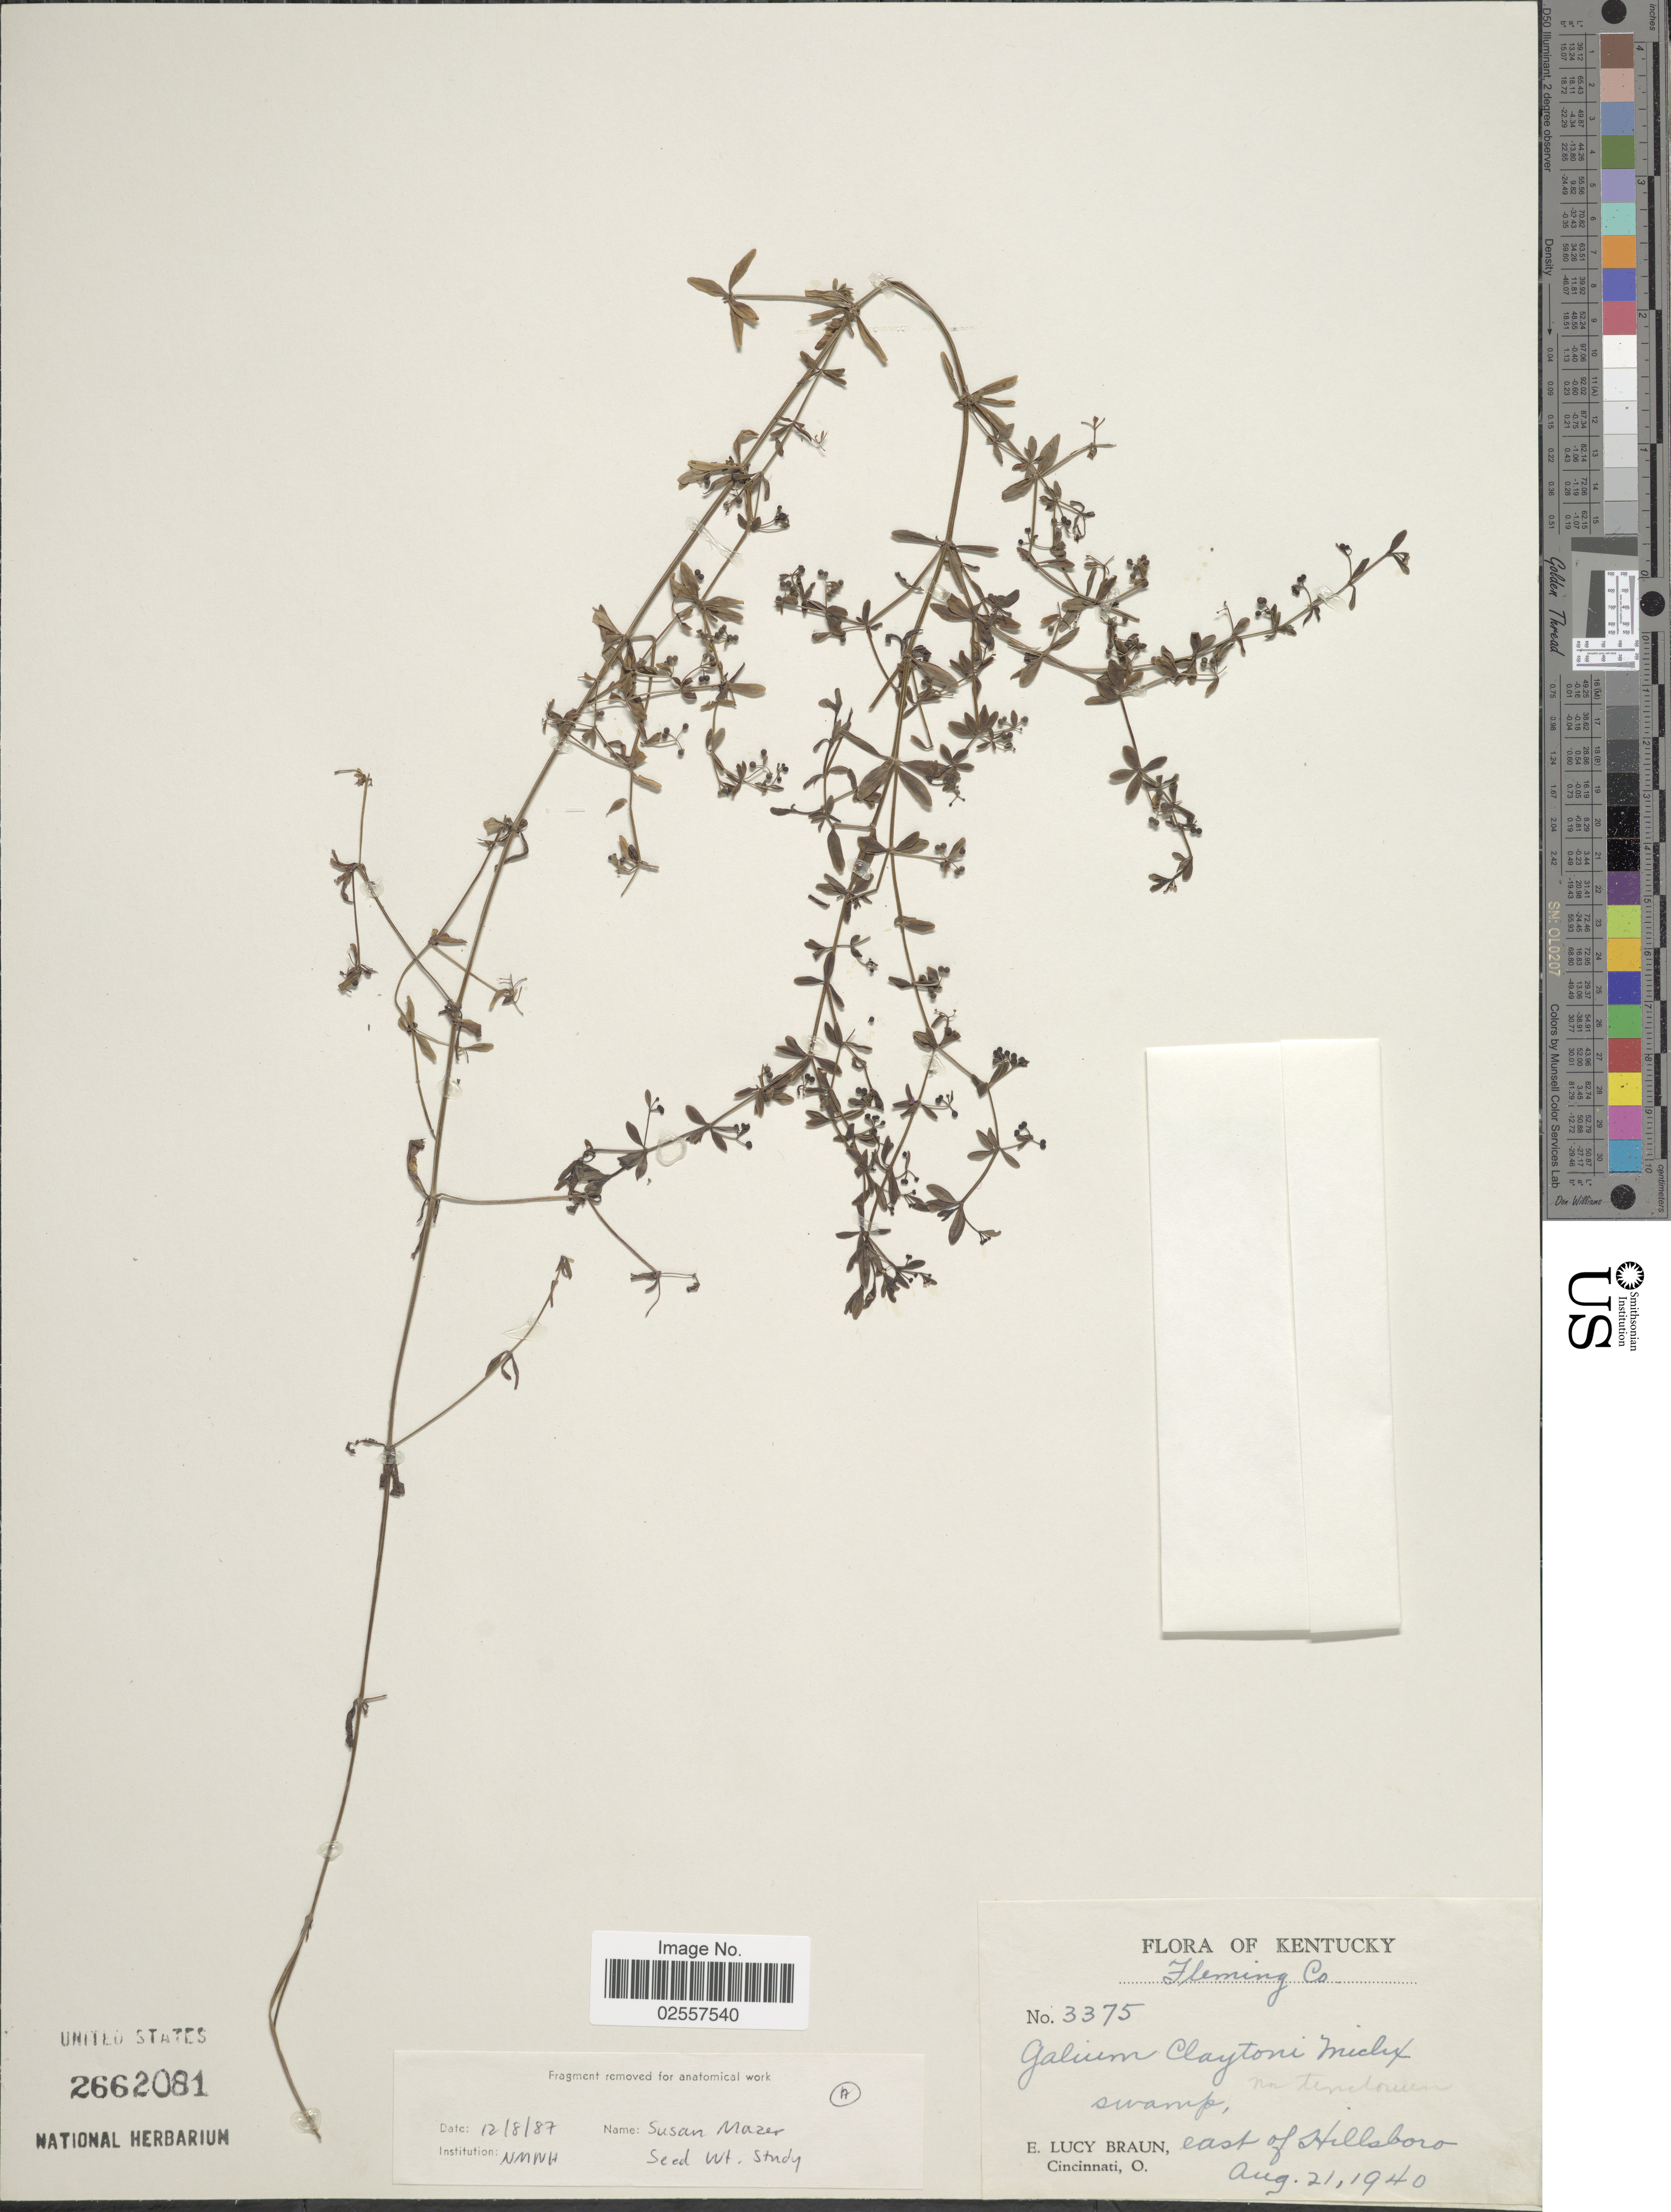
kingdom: Plantae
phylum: Tracheophyta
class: Magnoliopsida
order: Gentianales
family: Rubiaceae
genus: Galium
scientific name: Galium claytoni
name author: Michx.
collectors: E. L. Braun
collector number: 3375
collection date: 1940-08-21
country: United States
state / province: Kentucky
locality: Fleming Co., swamp, East of Hillsboro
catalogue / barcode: US 2662081